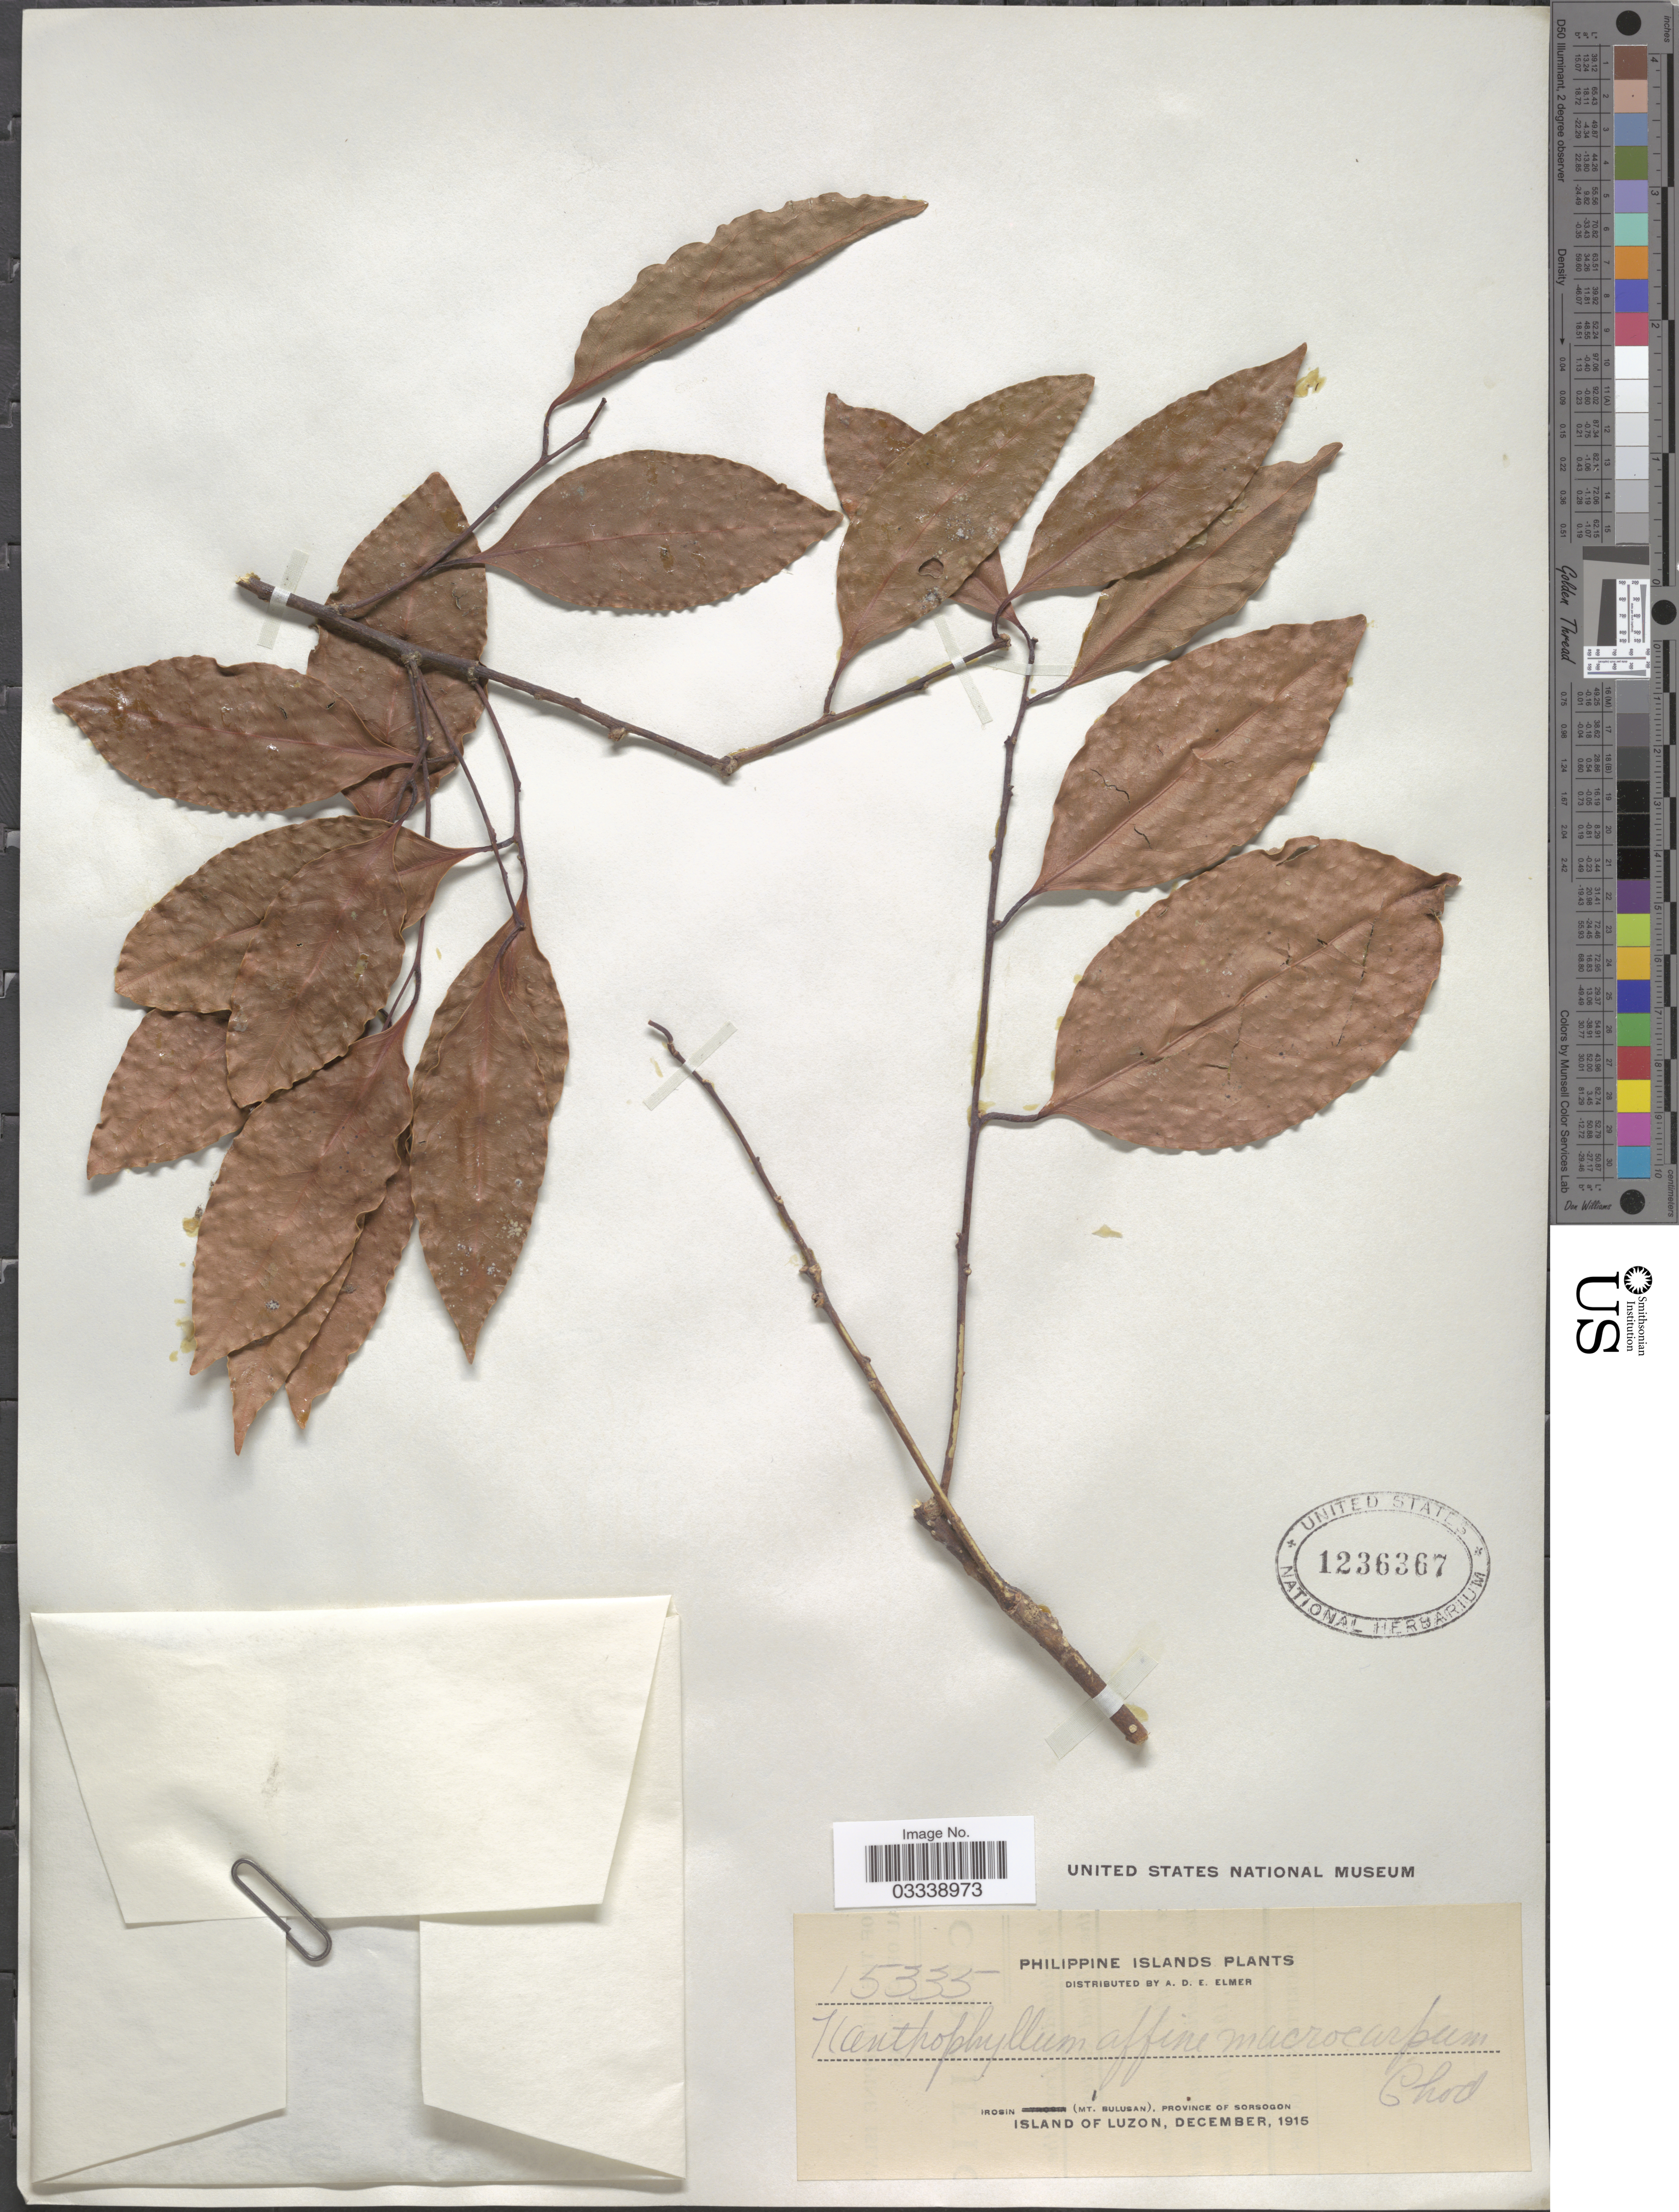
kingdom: Plantae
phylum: Tracheophyta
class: Magnoliopsida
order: Fabales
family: Polygalaceae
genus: Xanthophyllum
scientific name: Xanthophyllum affine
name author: Korth. ex Miq.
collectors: A. D. E. Elmer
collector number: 15335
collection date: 1915-12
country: Philippines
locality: Philippine Islands. Irosin (Mt. Bulusan), province of Sorsogon. Island of Luzon.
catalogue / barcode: US 1236367